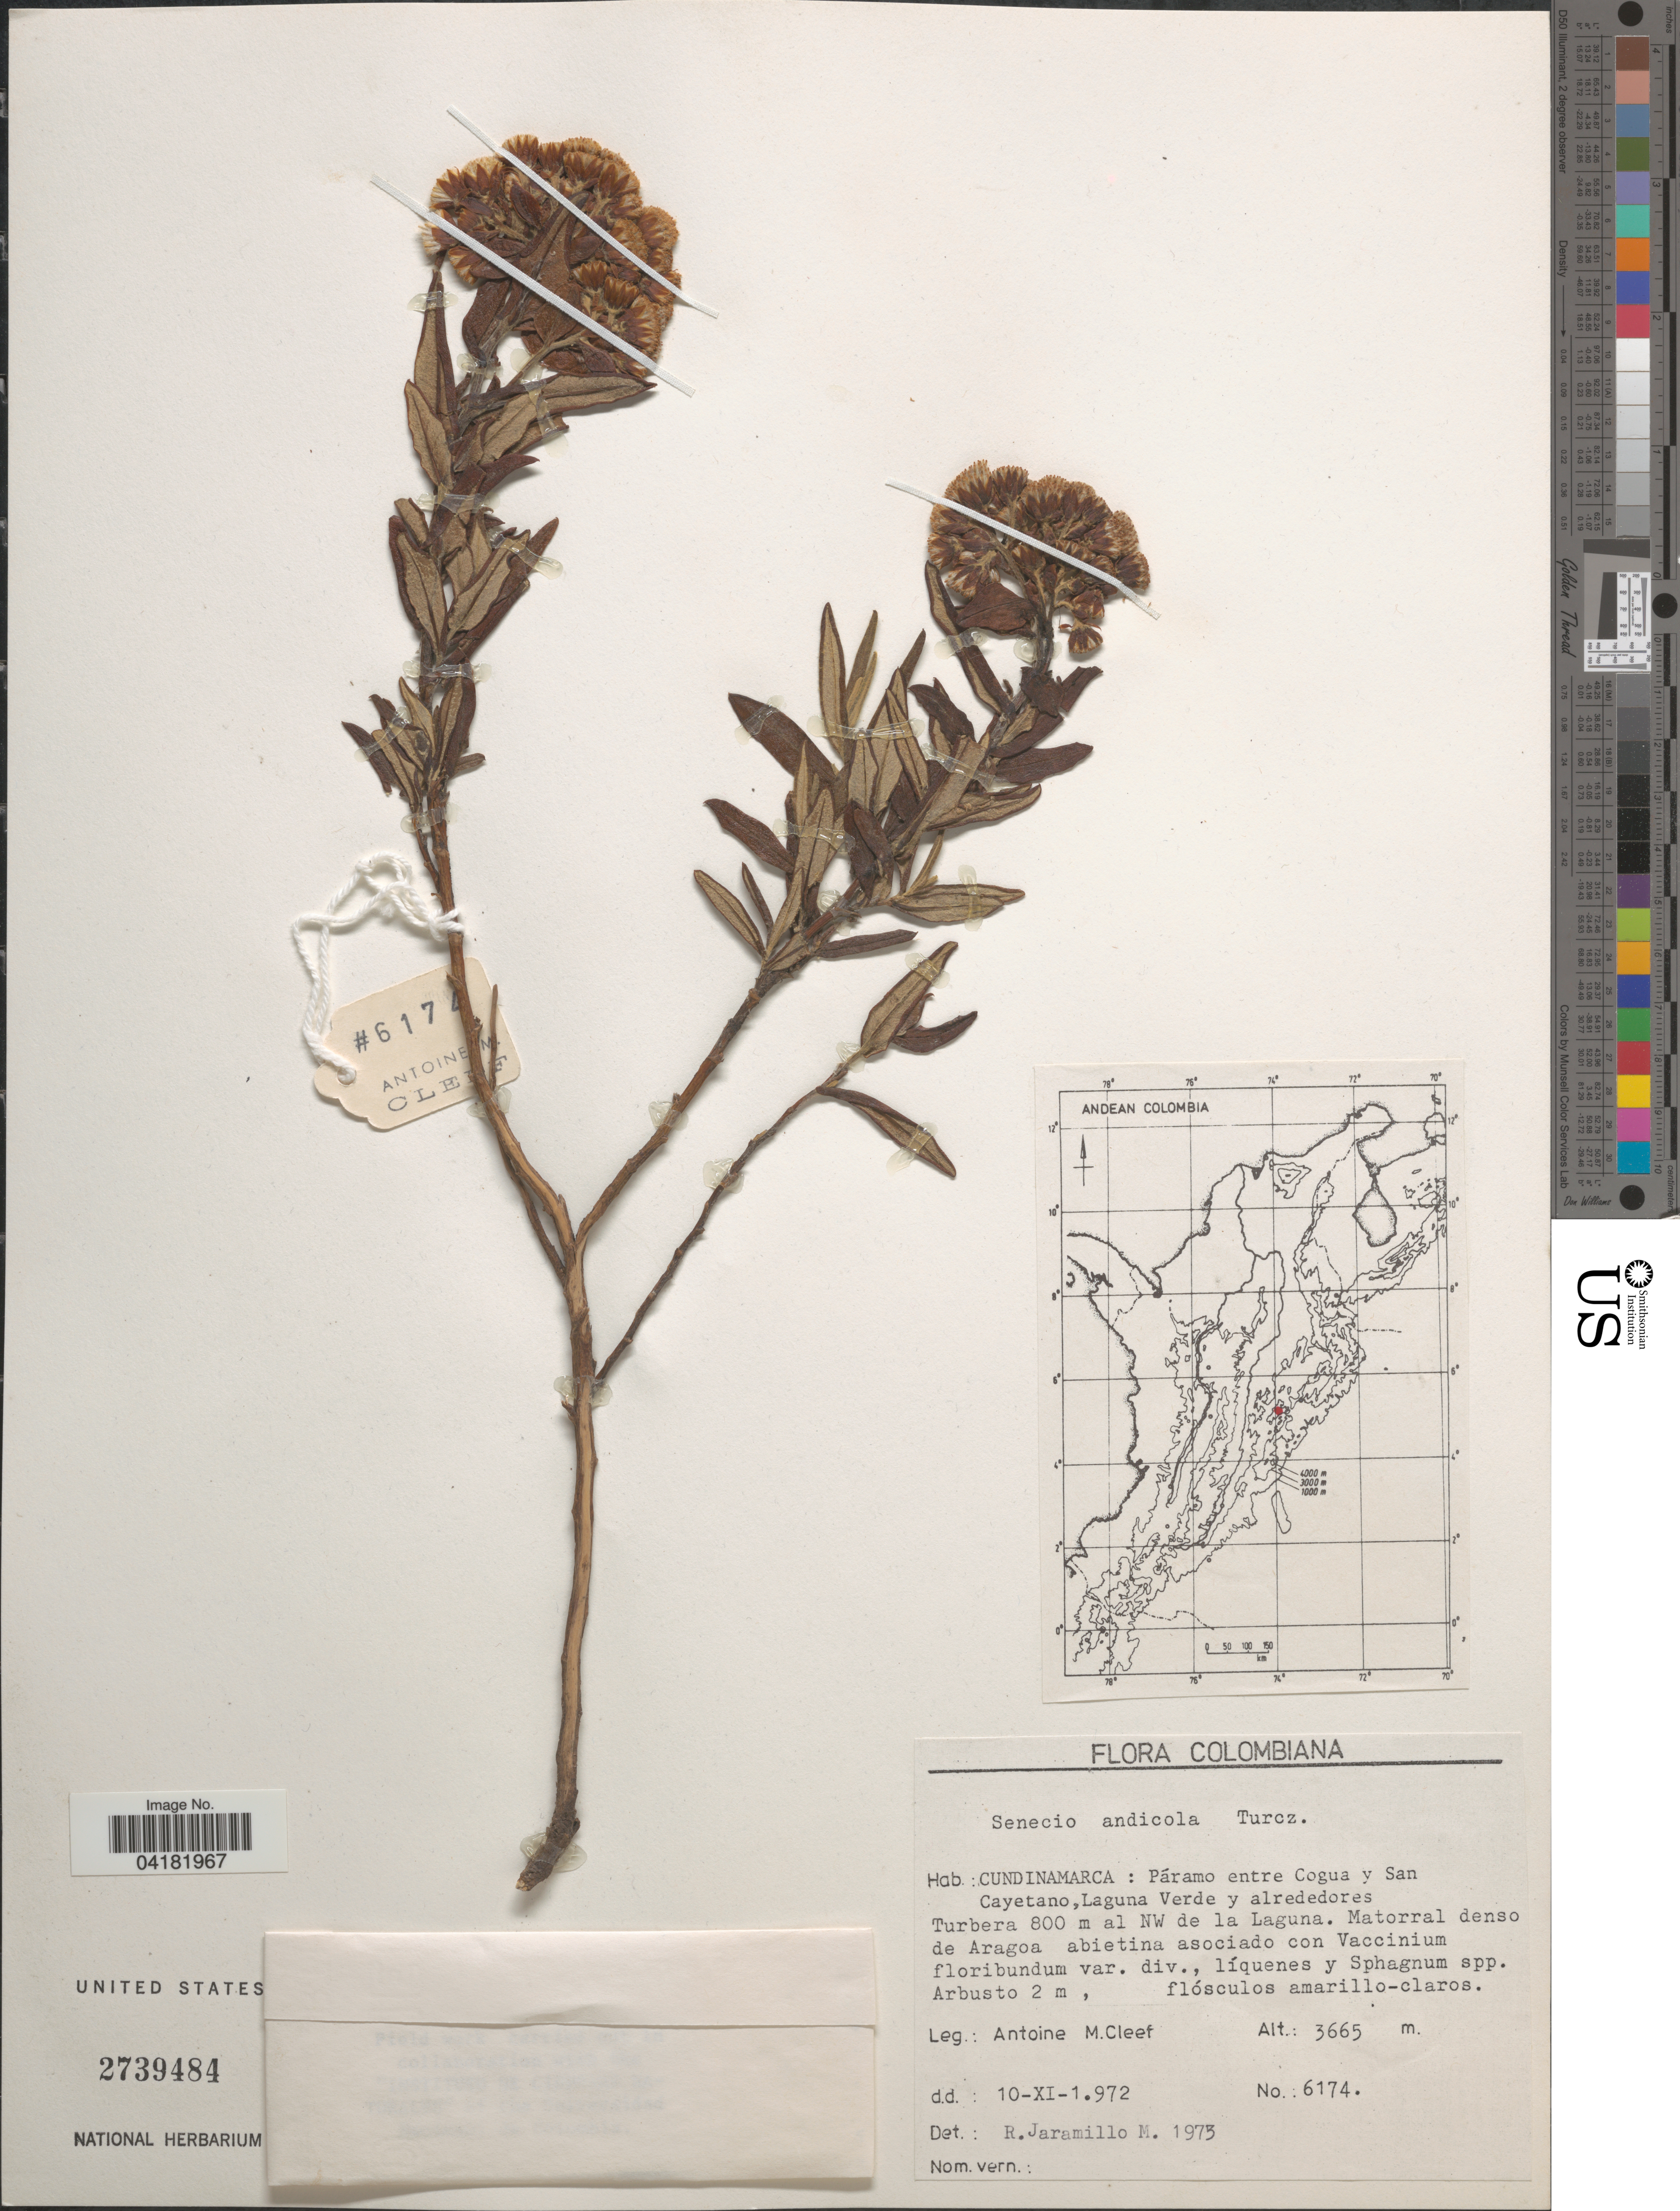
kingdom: Plantae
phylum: Tracheophyta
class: Magnoliopsida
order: Asterales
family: Asteraceae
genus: Pentacalia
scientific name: Pentacalia andicola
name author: (Turcz.) Cuatrec.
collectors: A. M. Cleef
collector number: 6174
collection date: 1972-11-10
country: Colombia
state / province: Cundinamarca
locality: Colombiana. Páramo entre Cogua y San Cayetano,Laguna Verde y alrededores Turbera 800 m al NW de la Laguna.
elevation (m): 3665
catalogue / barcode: US 2739484